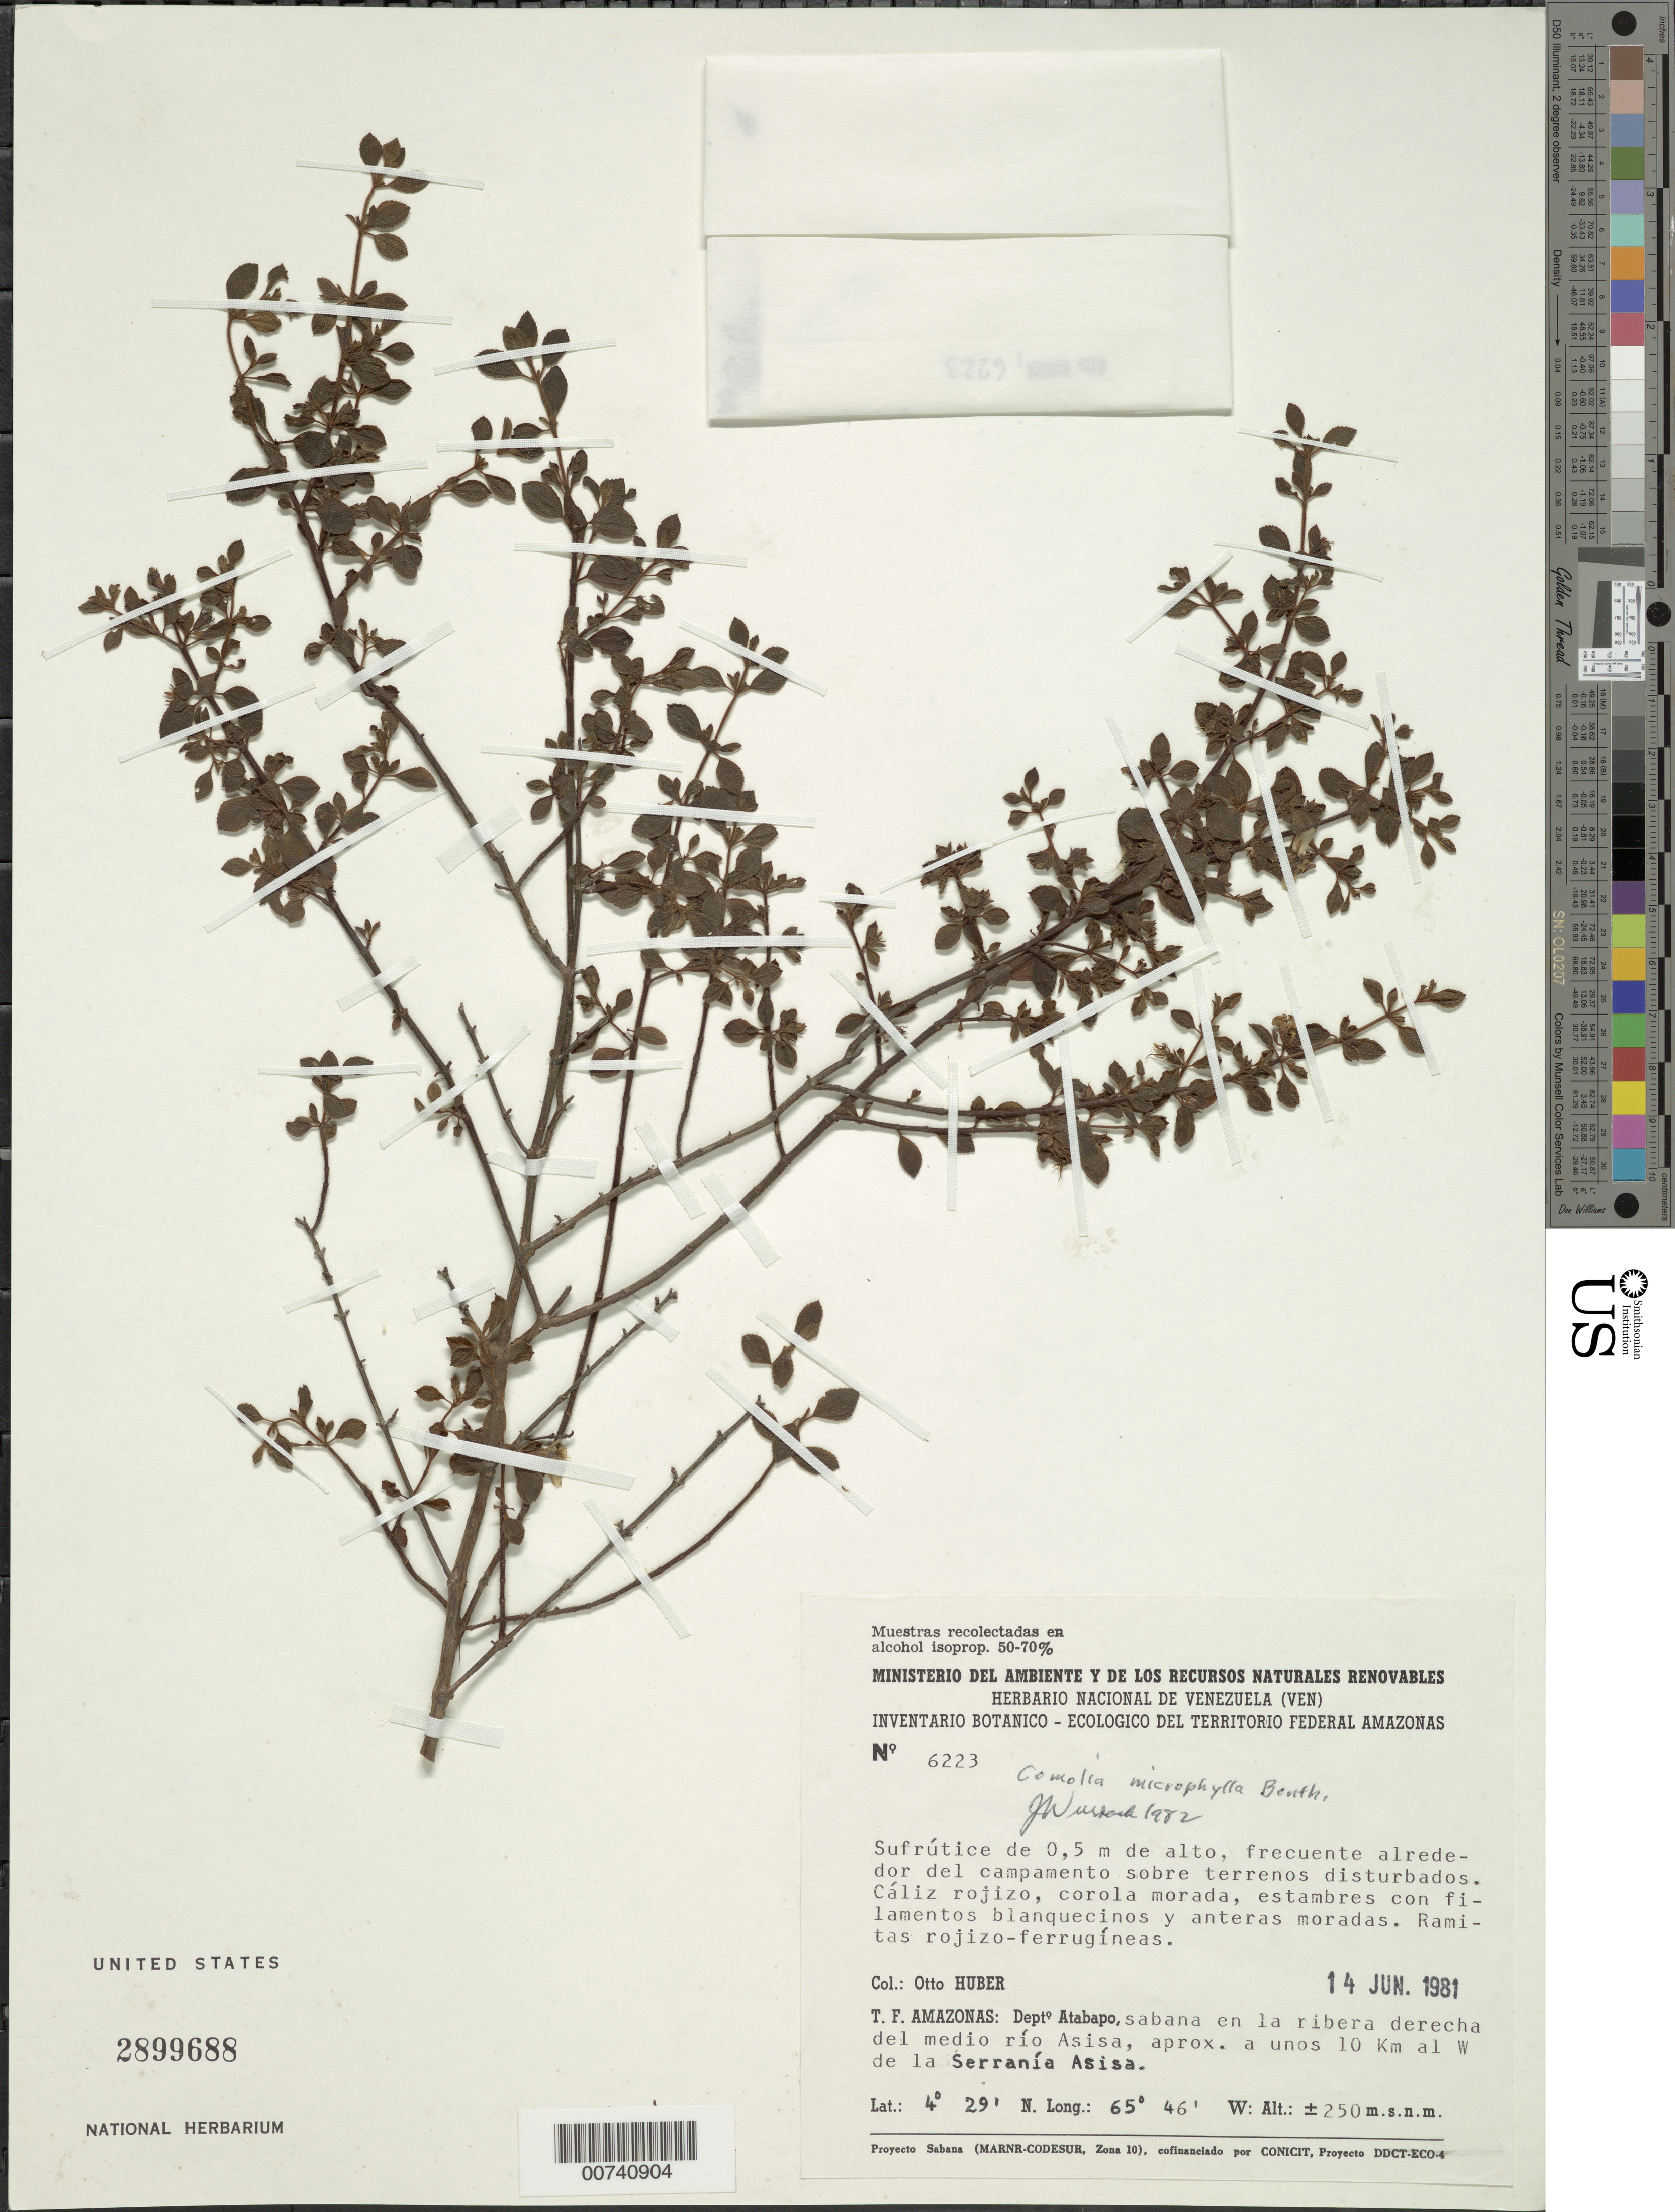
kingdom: Plantae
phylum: Tracheophyta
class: Magnoliopsida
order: Myrtales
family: Melastomataceae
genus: Comolia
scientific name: Comolia microphylla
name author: Benth.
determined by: Wurdack, John J., (US), US (UNITED STATES)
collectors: O. Huber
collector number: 6223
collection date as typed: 14-Jun-81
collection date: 1981-06-14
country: Venezuela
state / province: Amazonas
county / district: Atabapo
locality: Río Asisa, 10 km W de la Serrania Asisa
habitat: Savanna along river; alrededor del campamento sobre terrenos disturbados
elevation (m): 250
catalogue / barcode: US 2899688